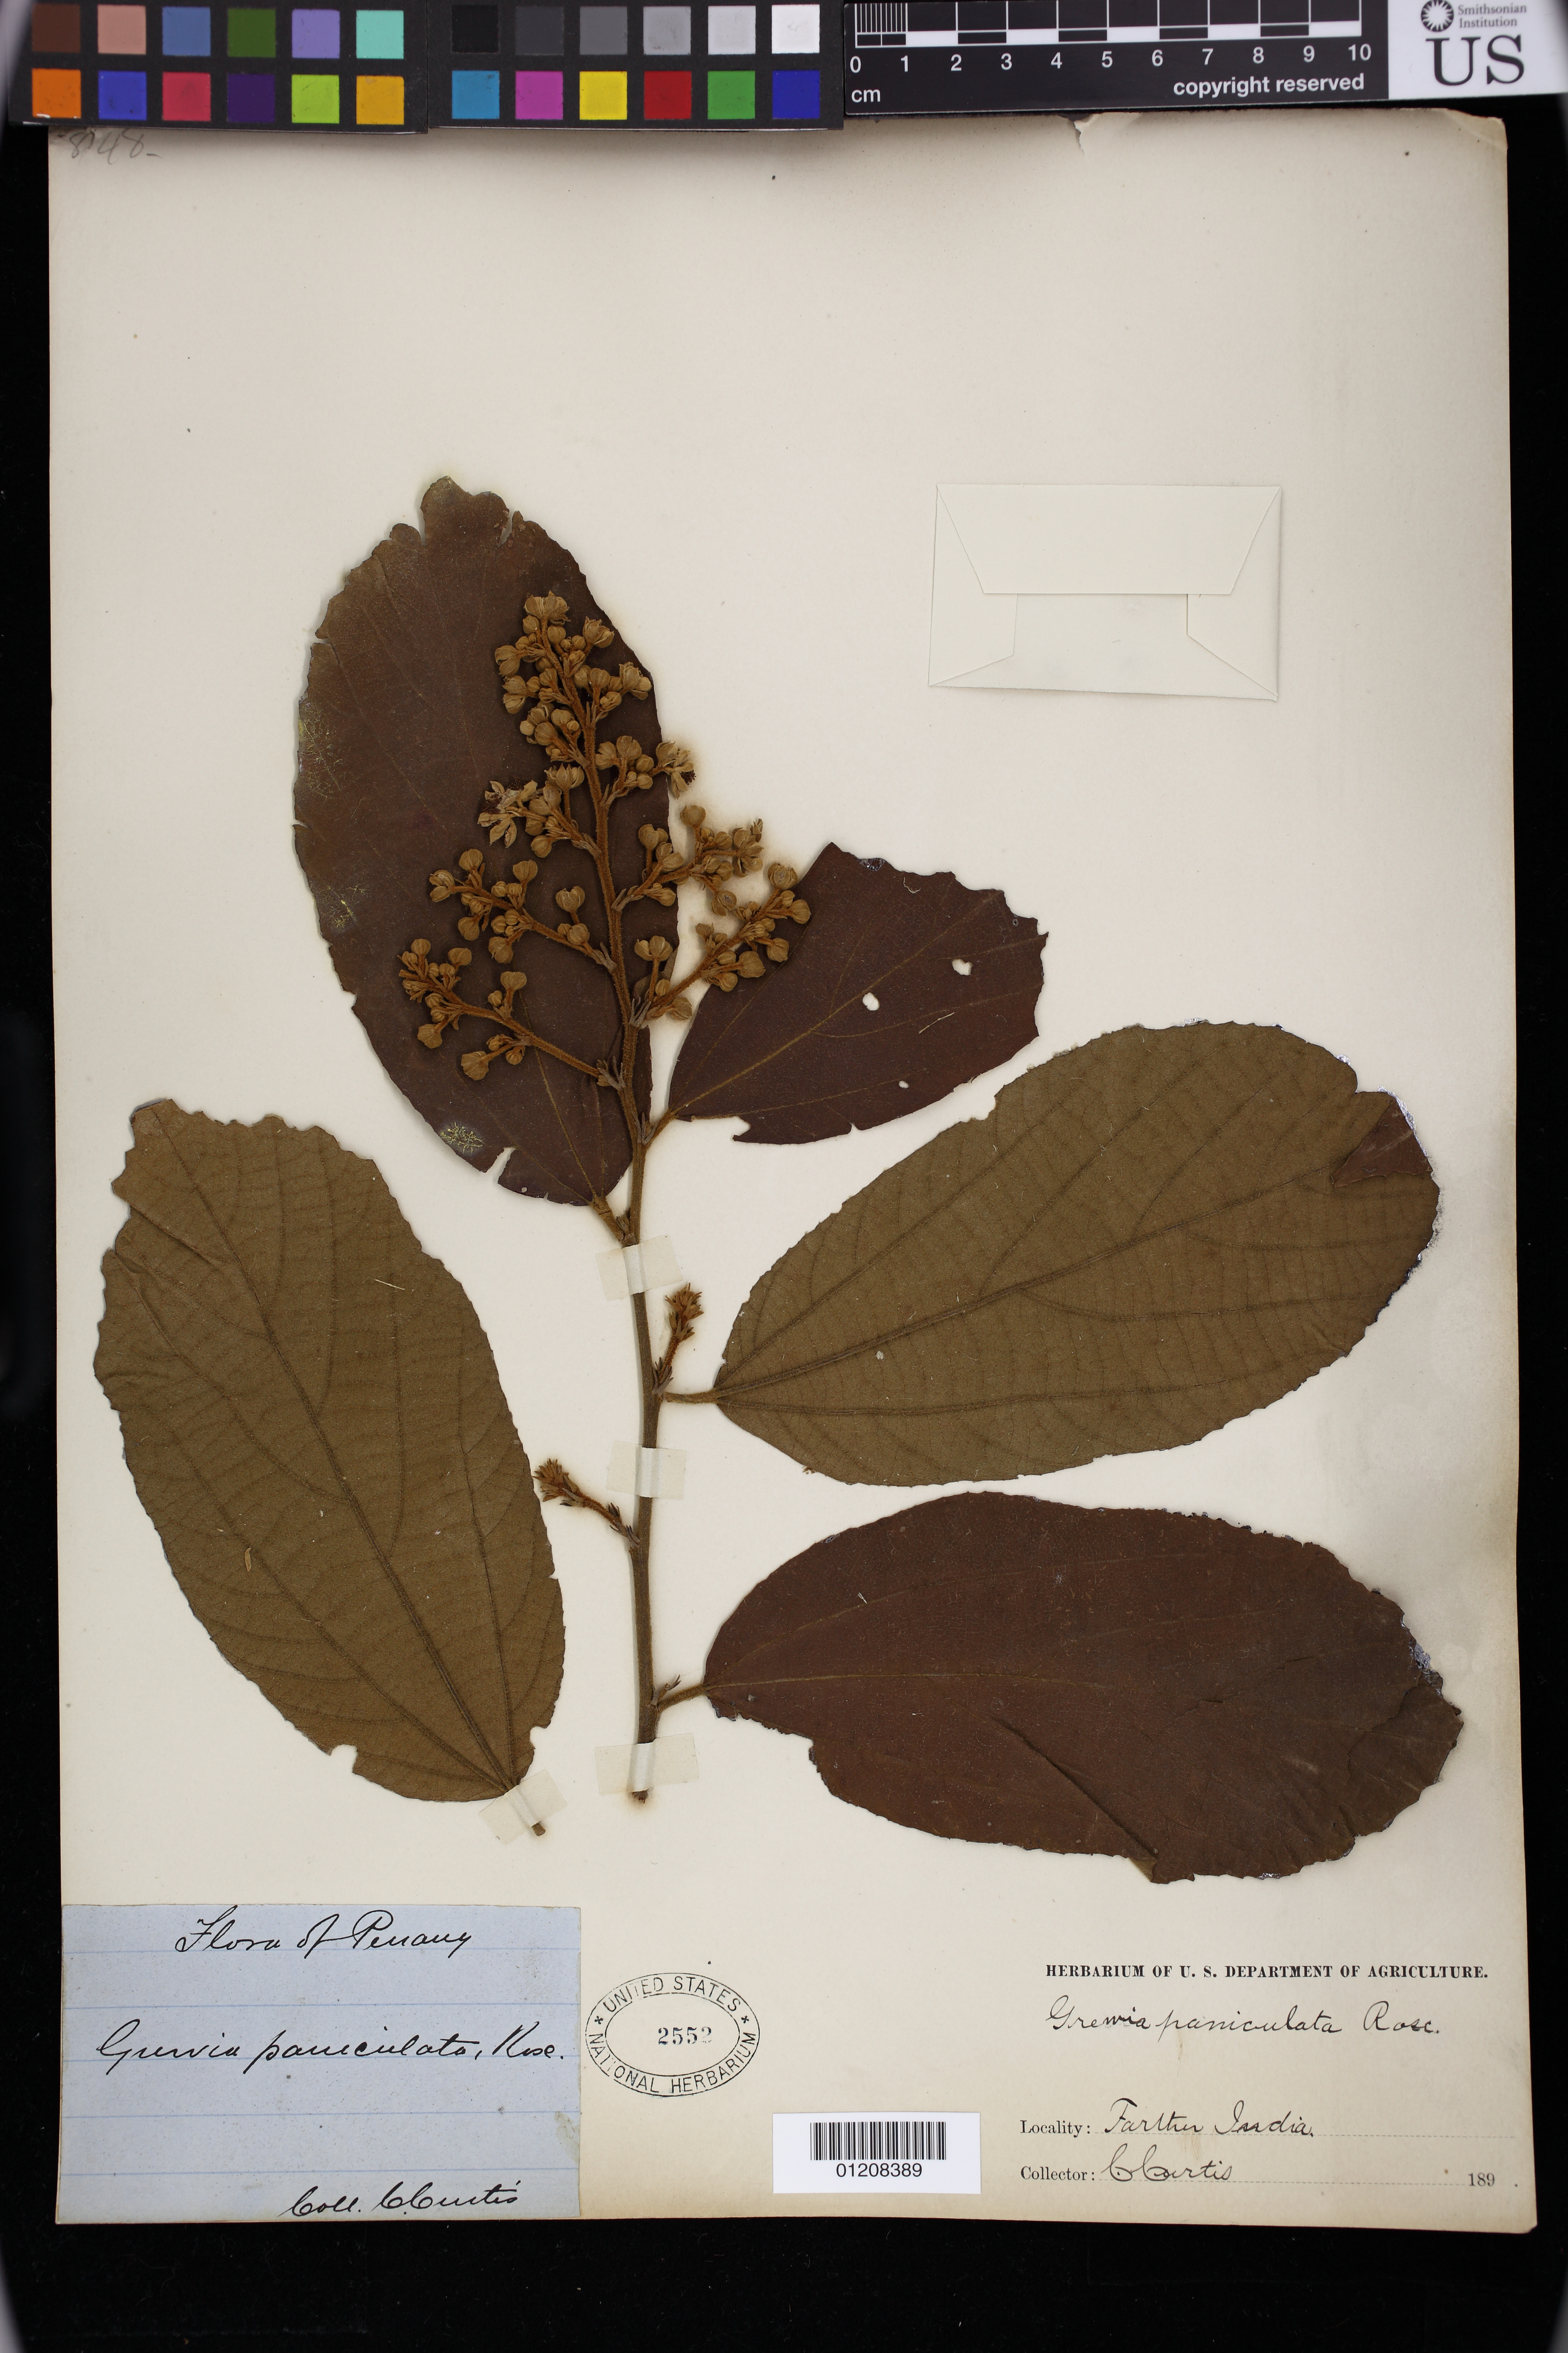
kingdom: Plantae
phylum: Tracheophyta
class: Magnoliopsida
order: Malvales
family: Malvaceae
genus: Microcos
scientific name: Microcos paniculata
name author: L.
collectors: C. Curtis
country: Malaysia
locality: Farther India; flora of Penang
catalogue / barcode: US 2552